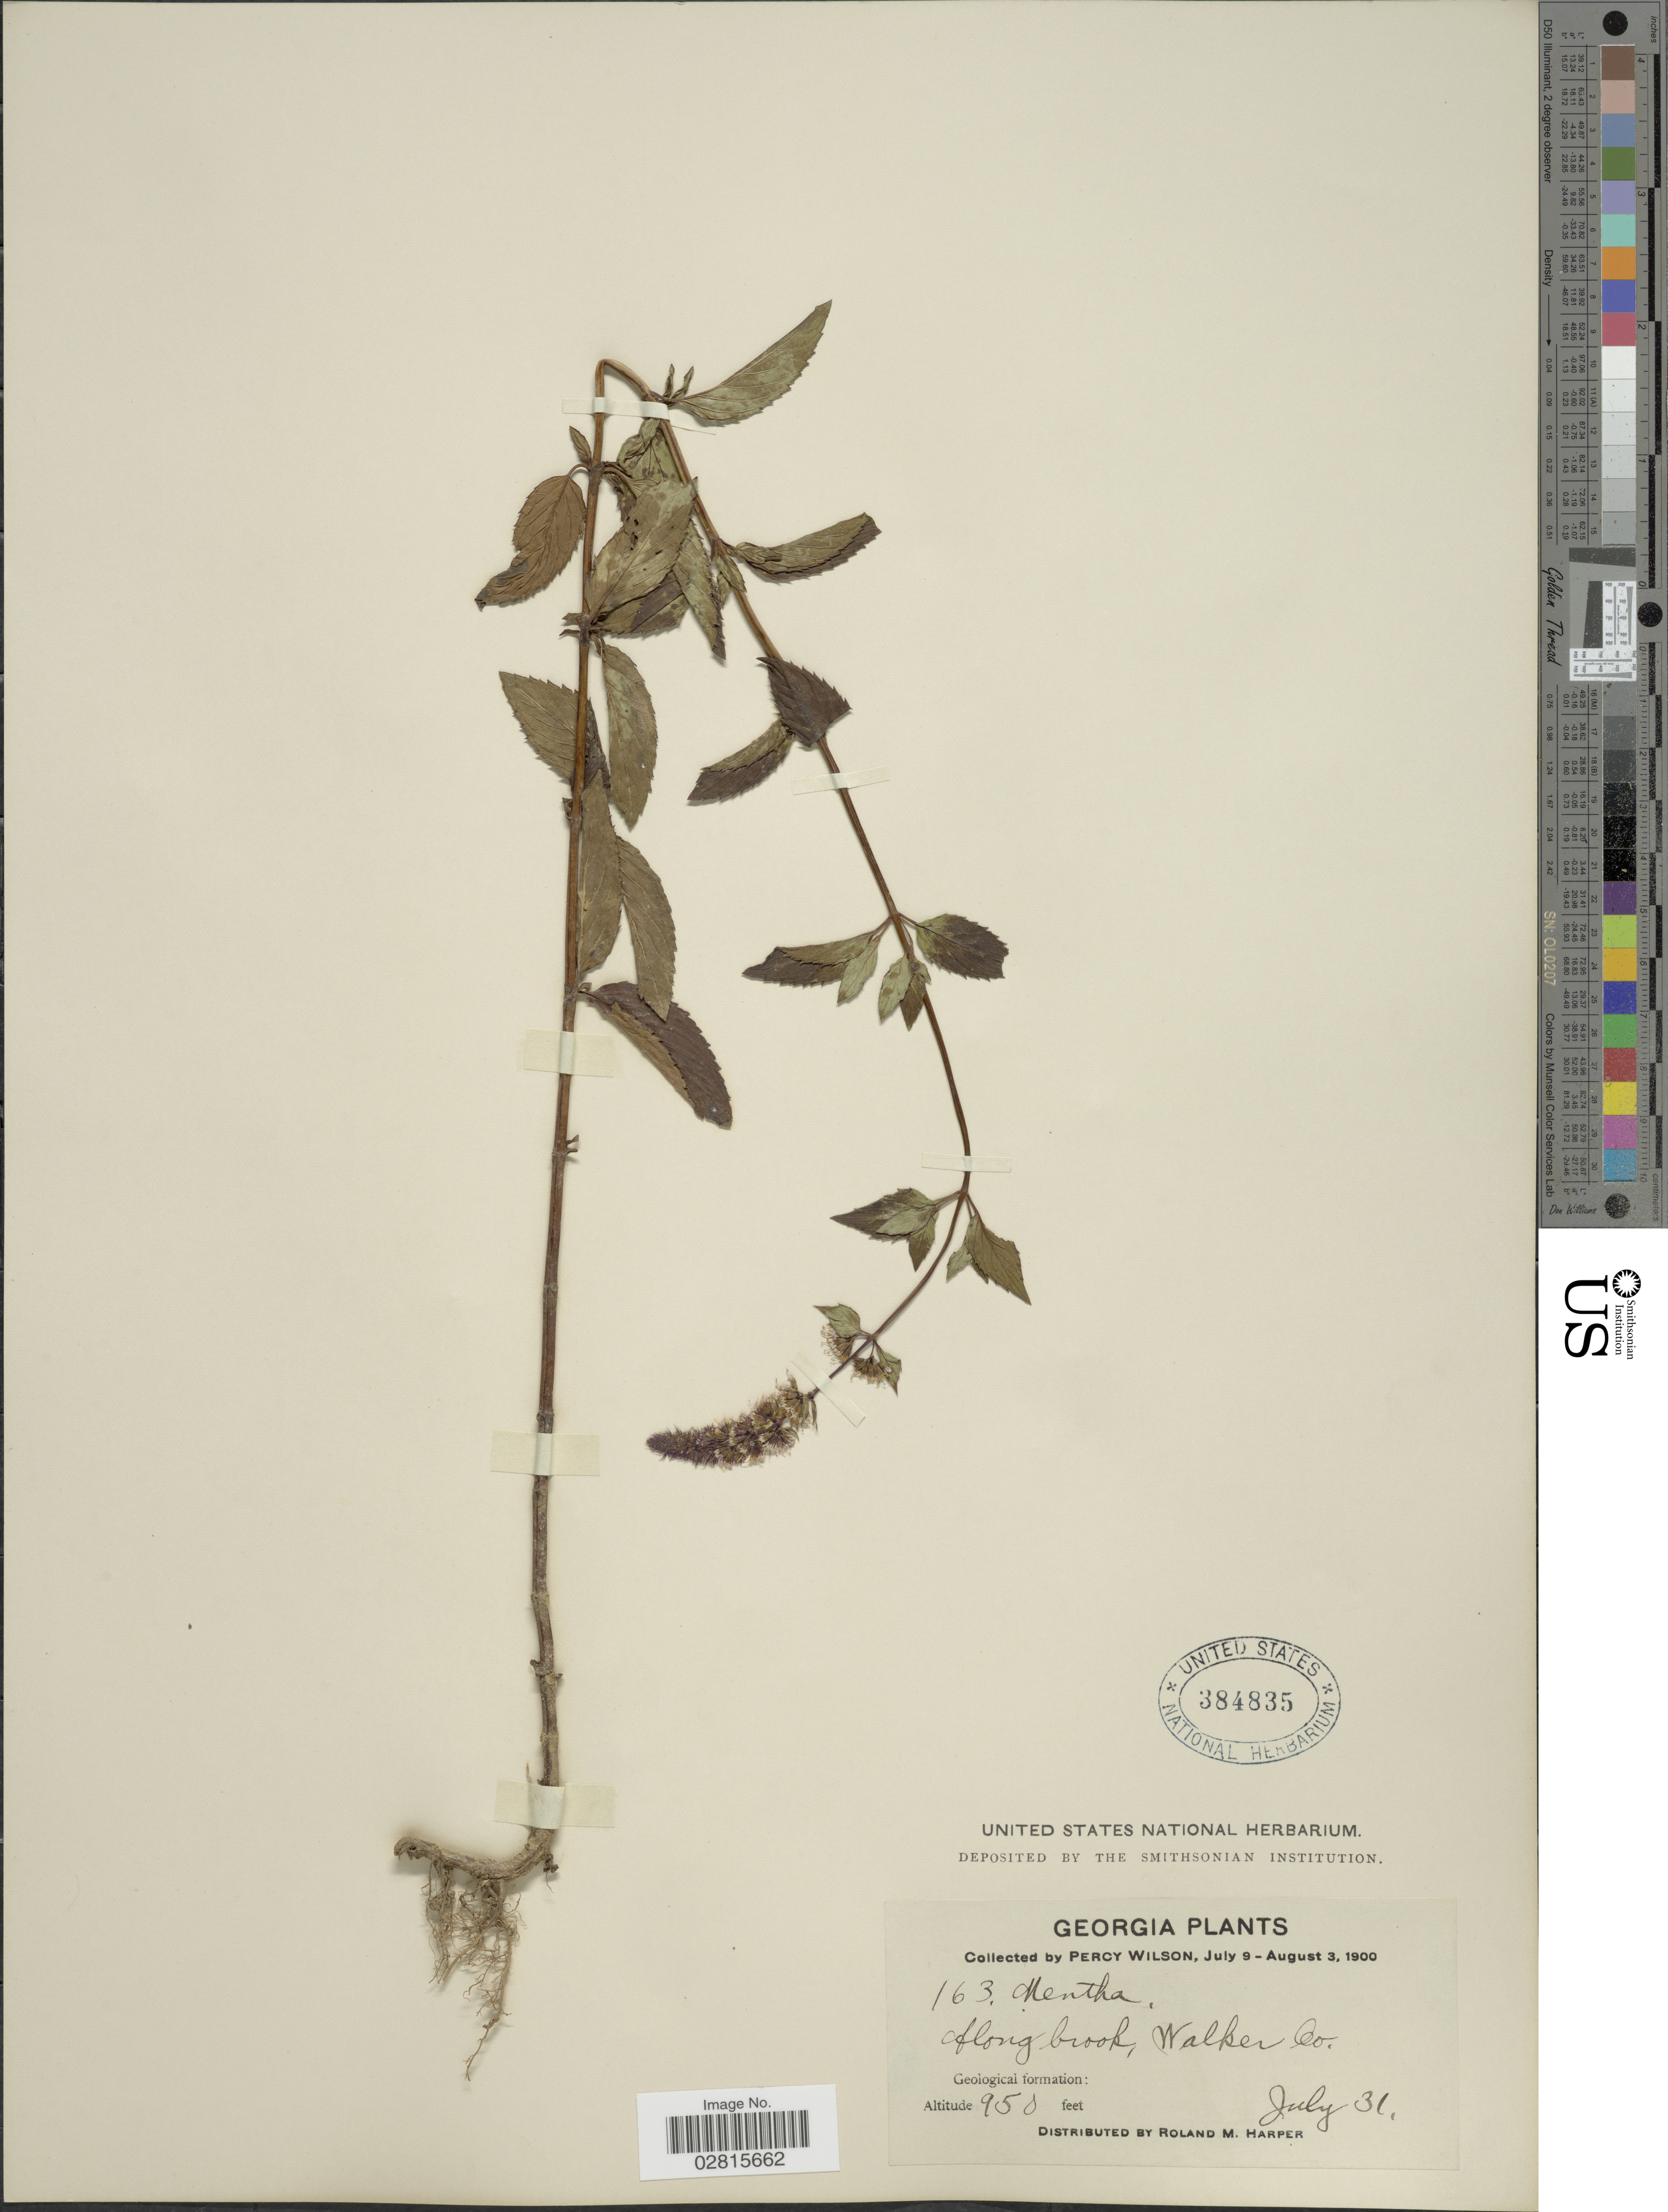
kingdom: Plantae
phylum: Tracheophyta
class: Magnoliopsida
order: Lamiales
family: Lamiaceae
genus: Mentha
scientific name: Mentha x piperita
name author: L.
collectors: P. Wilson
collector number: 163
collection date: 1900-07-31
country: United States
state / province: Georgia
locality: Along brook, Walker Co.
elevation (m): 290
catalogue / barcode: US 384835